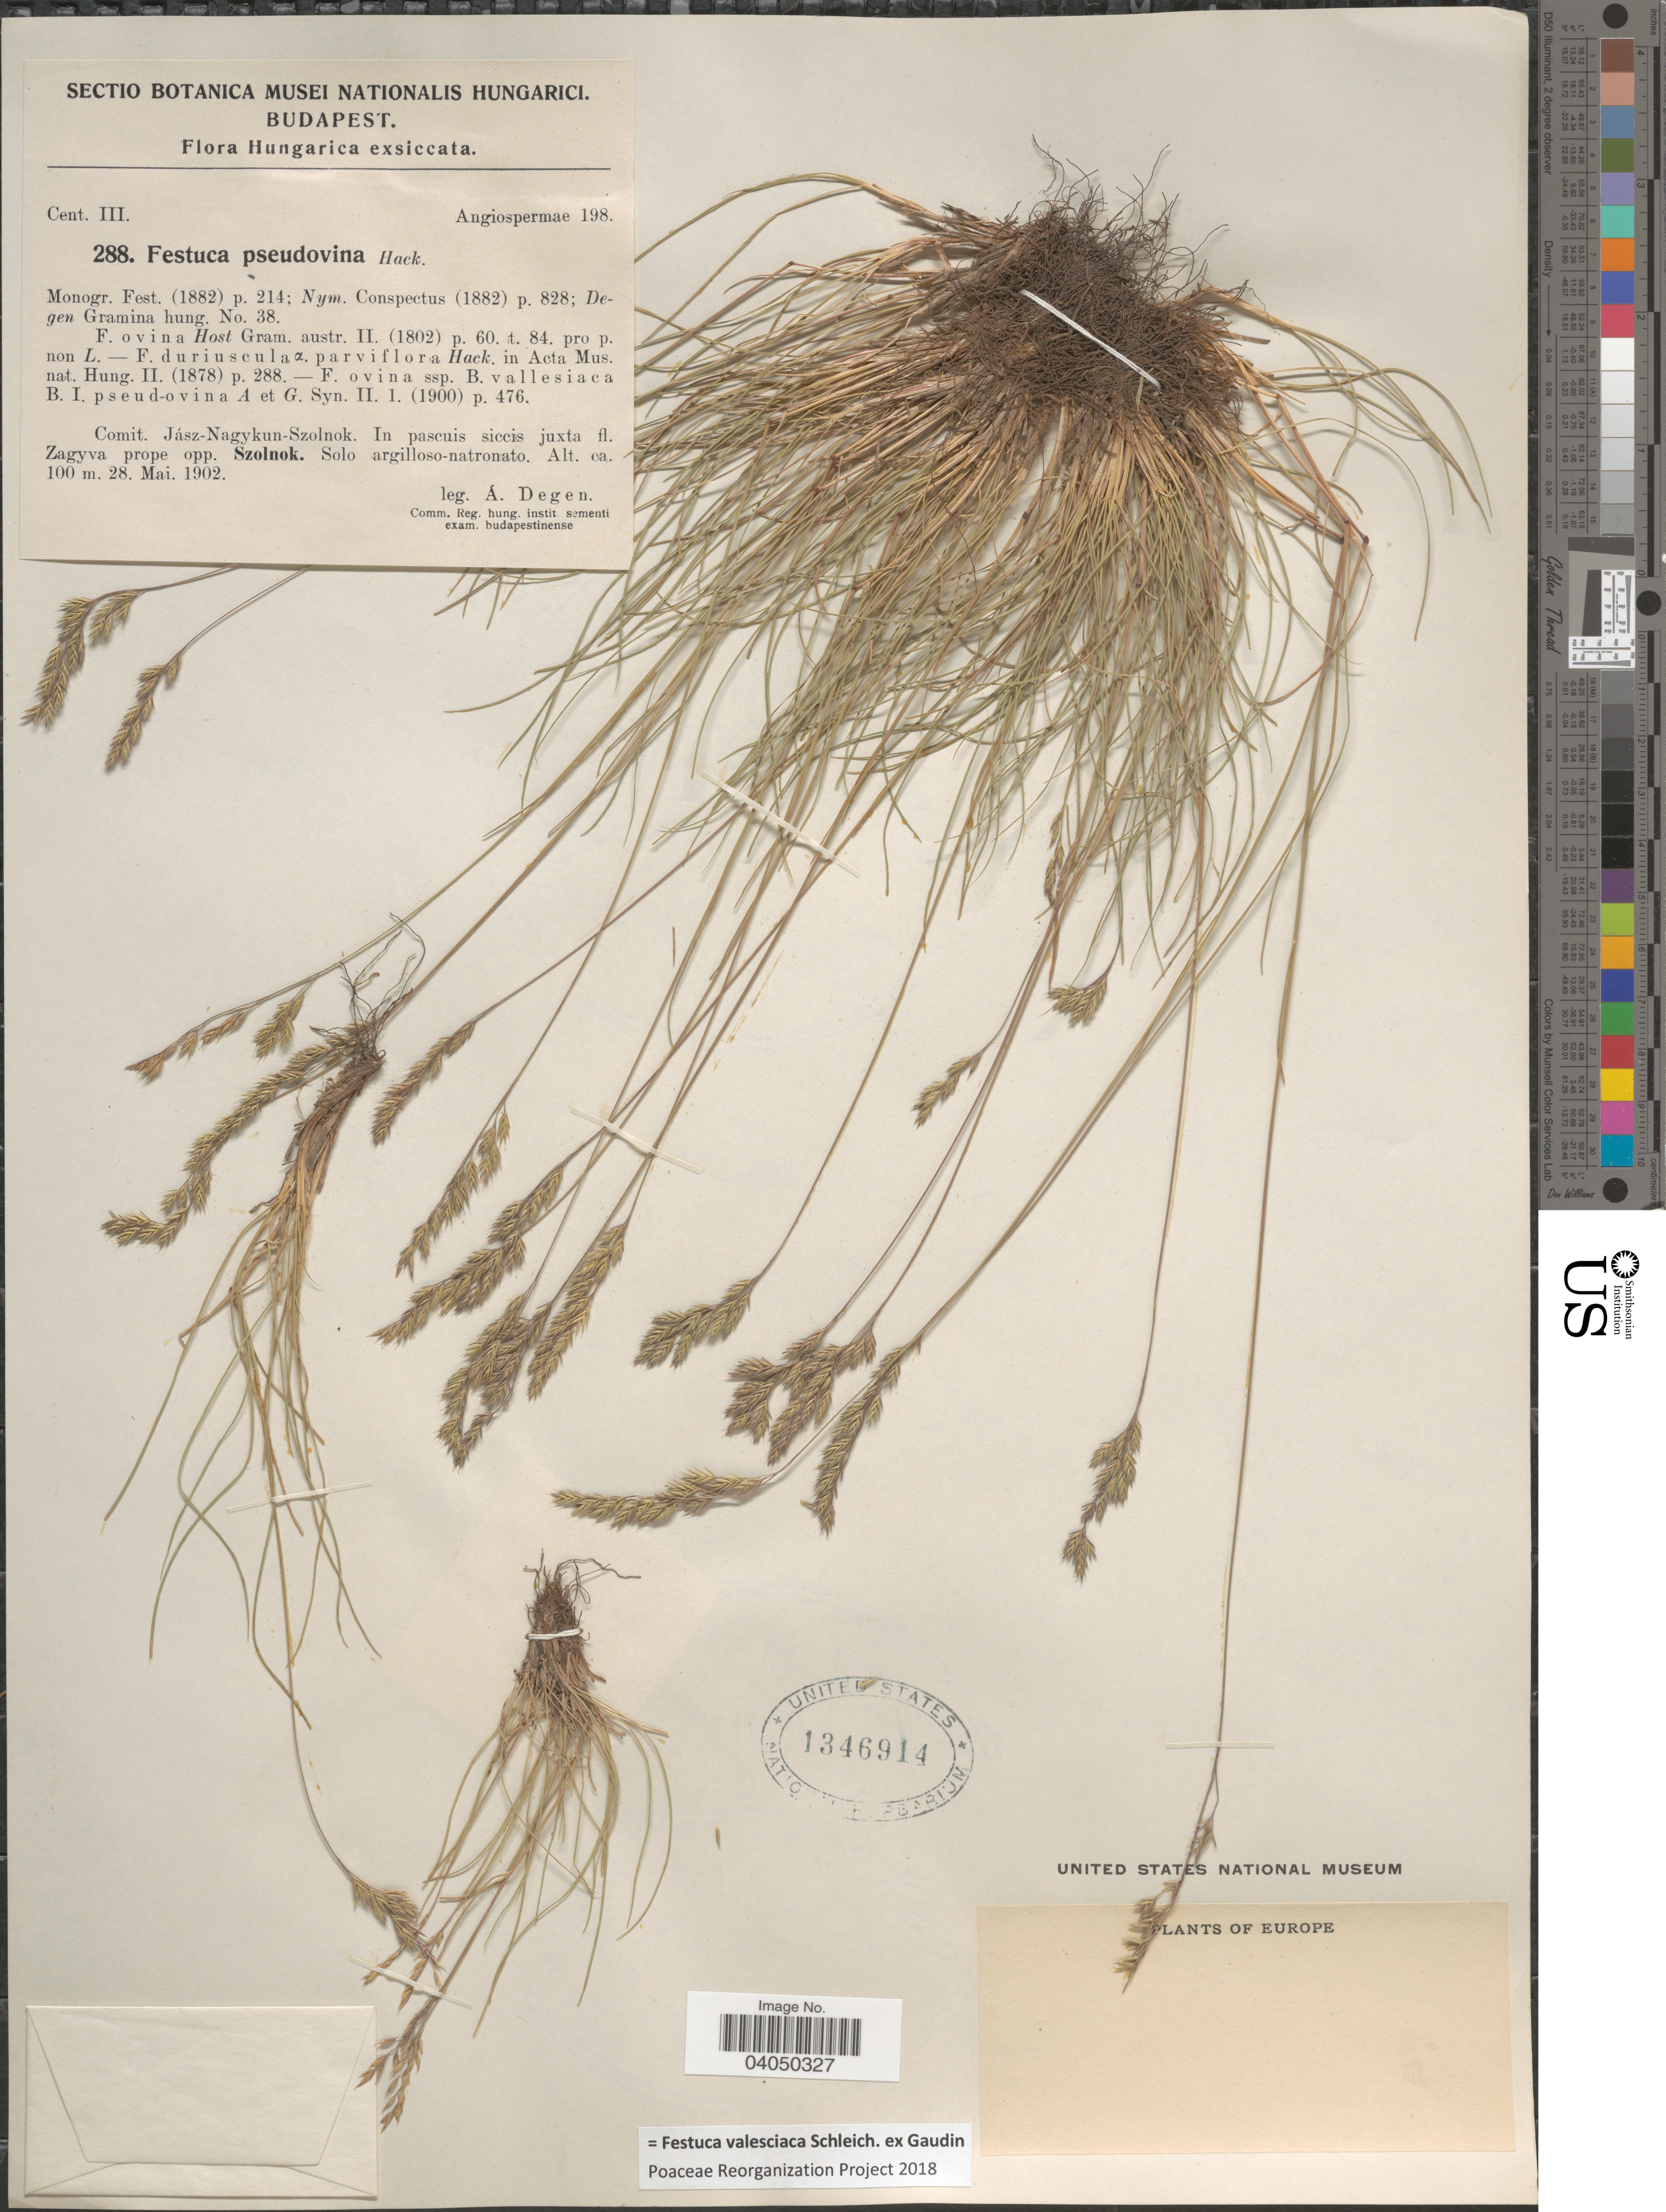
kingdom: Plantae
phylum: Tracheophyta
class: Liliopsida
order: Poales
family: Poaceae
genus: Festuca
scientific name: Festuca valesiaca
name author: Schleich. ex Gaudin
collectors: A. Degen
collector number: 288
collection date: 1902-05-28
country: Hungary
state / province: Jász-Nagykun-Szolnok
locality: Hungarica. Comit. Jász-Nagykun-Szolnok. In pascuis siccis juxta fl. Zagyva prope opp. Szolnok. Europe.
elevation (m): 100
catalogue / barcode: US 1346914